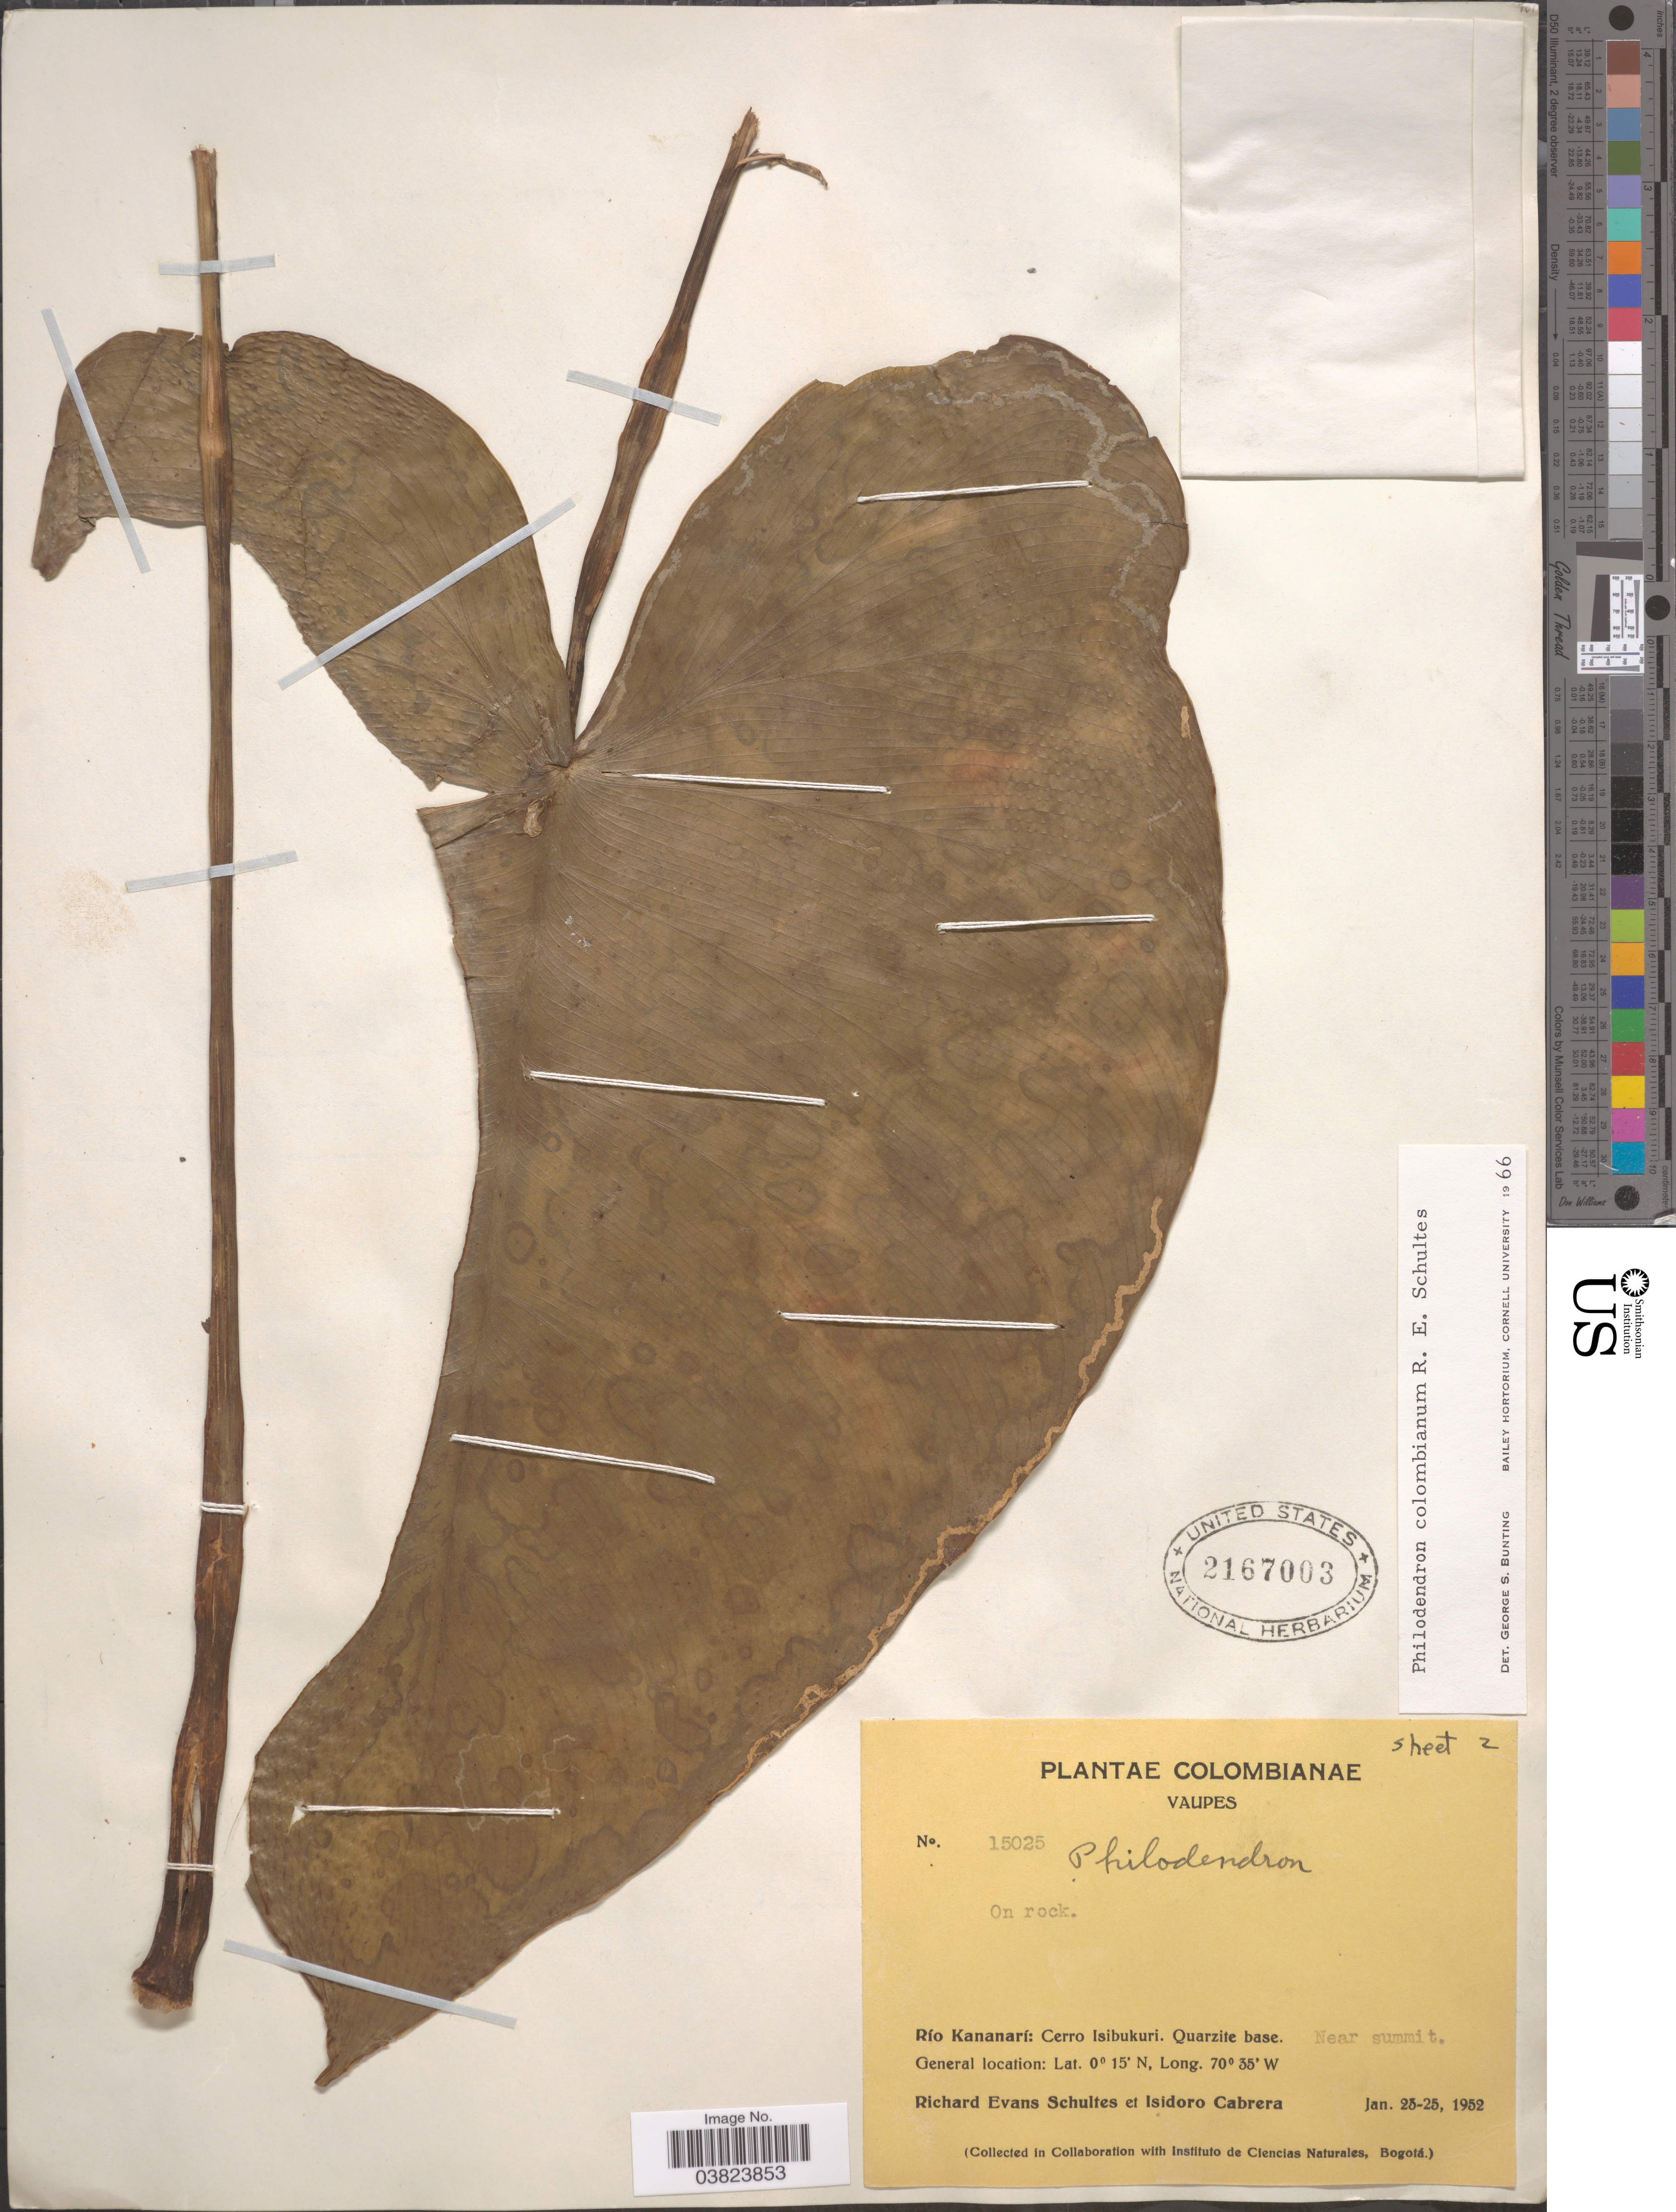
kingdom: Plantae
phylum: Tracheophyta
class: Liliopsida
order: Alismatales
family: Araceae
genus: Philodendron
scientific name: Philodendron colombianum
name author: R.E. Schult.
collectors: R. E. Schultes & I. Cabrera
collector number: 15025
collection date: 1952-01-23/1952-01-25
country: Colombia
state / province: Vaupés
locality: Río Kananarí: Cerro Isibukuri. Quarzite base. Near summit.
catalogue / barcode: US 2167003